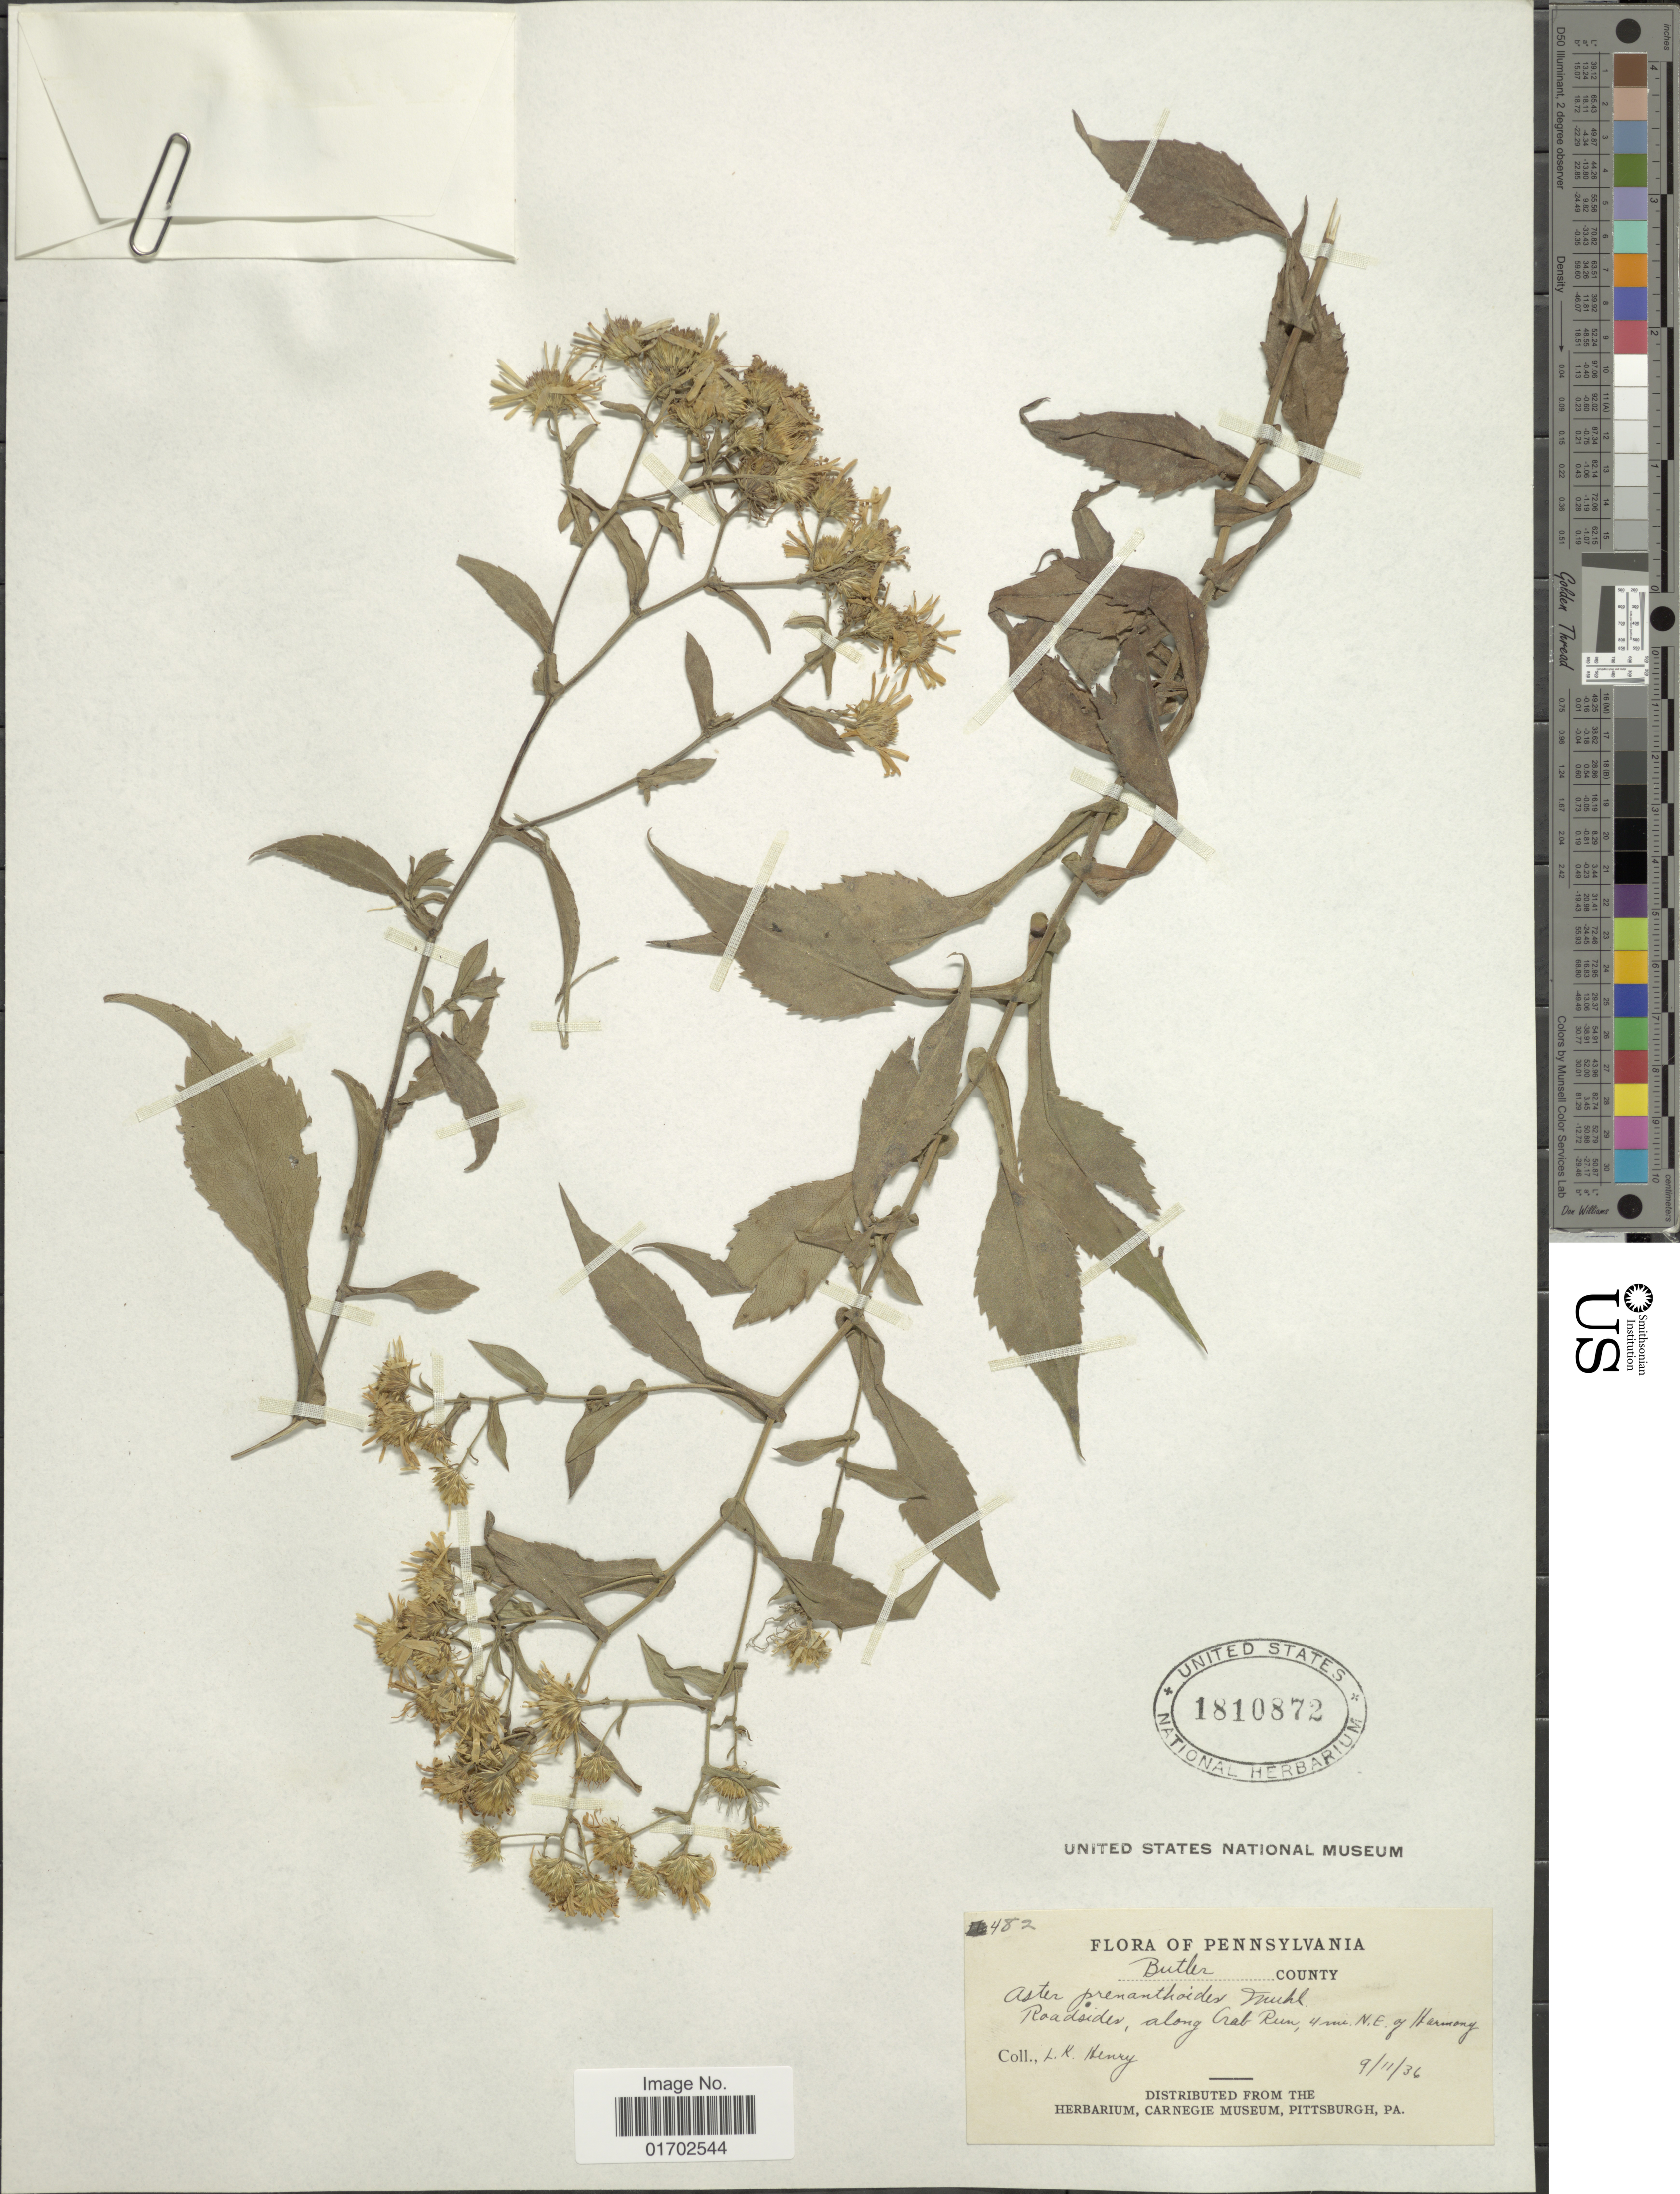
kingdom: Plantae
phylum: Tracheophyta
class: Magnoliopsida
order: Asterales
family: Asteraceae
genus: Symphyotrichum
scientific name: Symphyotrichum prenanthoides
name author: (Muhl. ex Willd.) G.L. Nesom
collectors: L. K. Henry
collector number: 482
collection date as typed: Transcribed d/m/y: 11/9/36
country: United States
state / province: Pennsylvania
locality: Butler County, Roadsides, along Crab Run, 4 mi N.E. of Harmony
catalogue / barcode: US 1810872